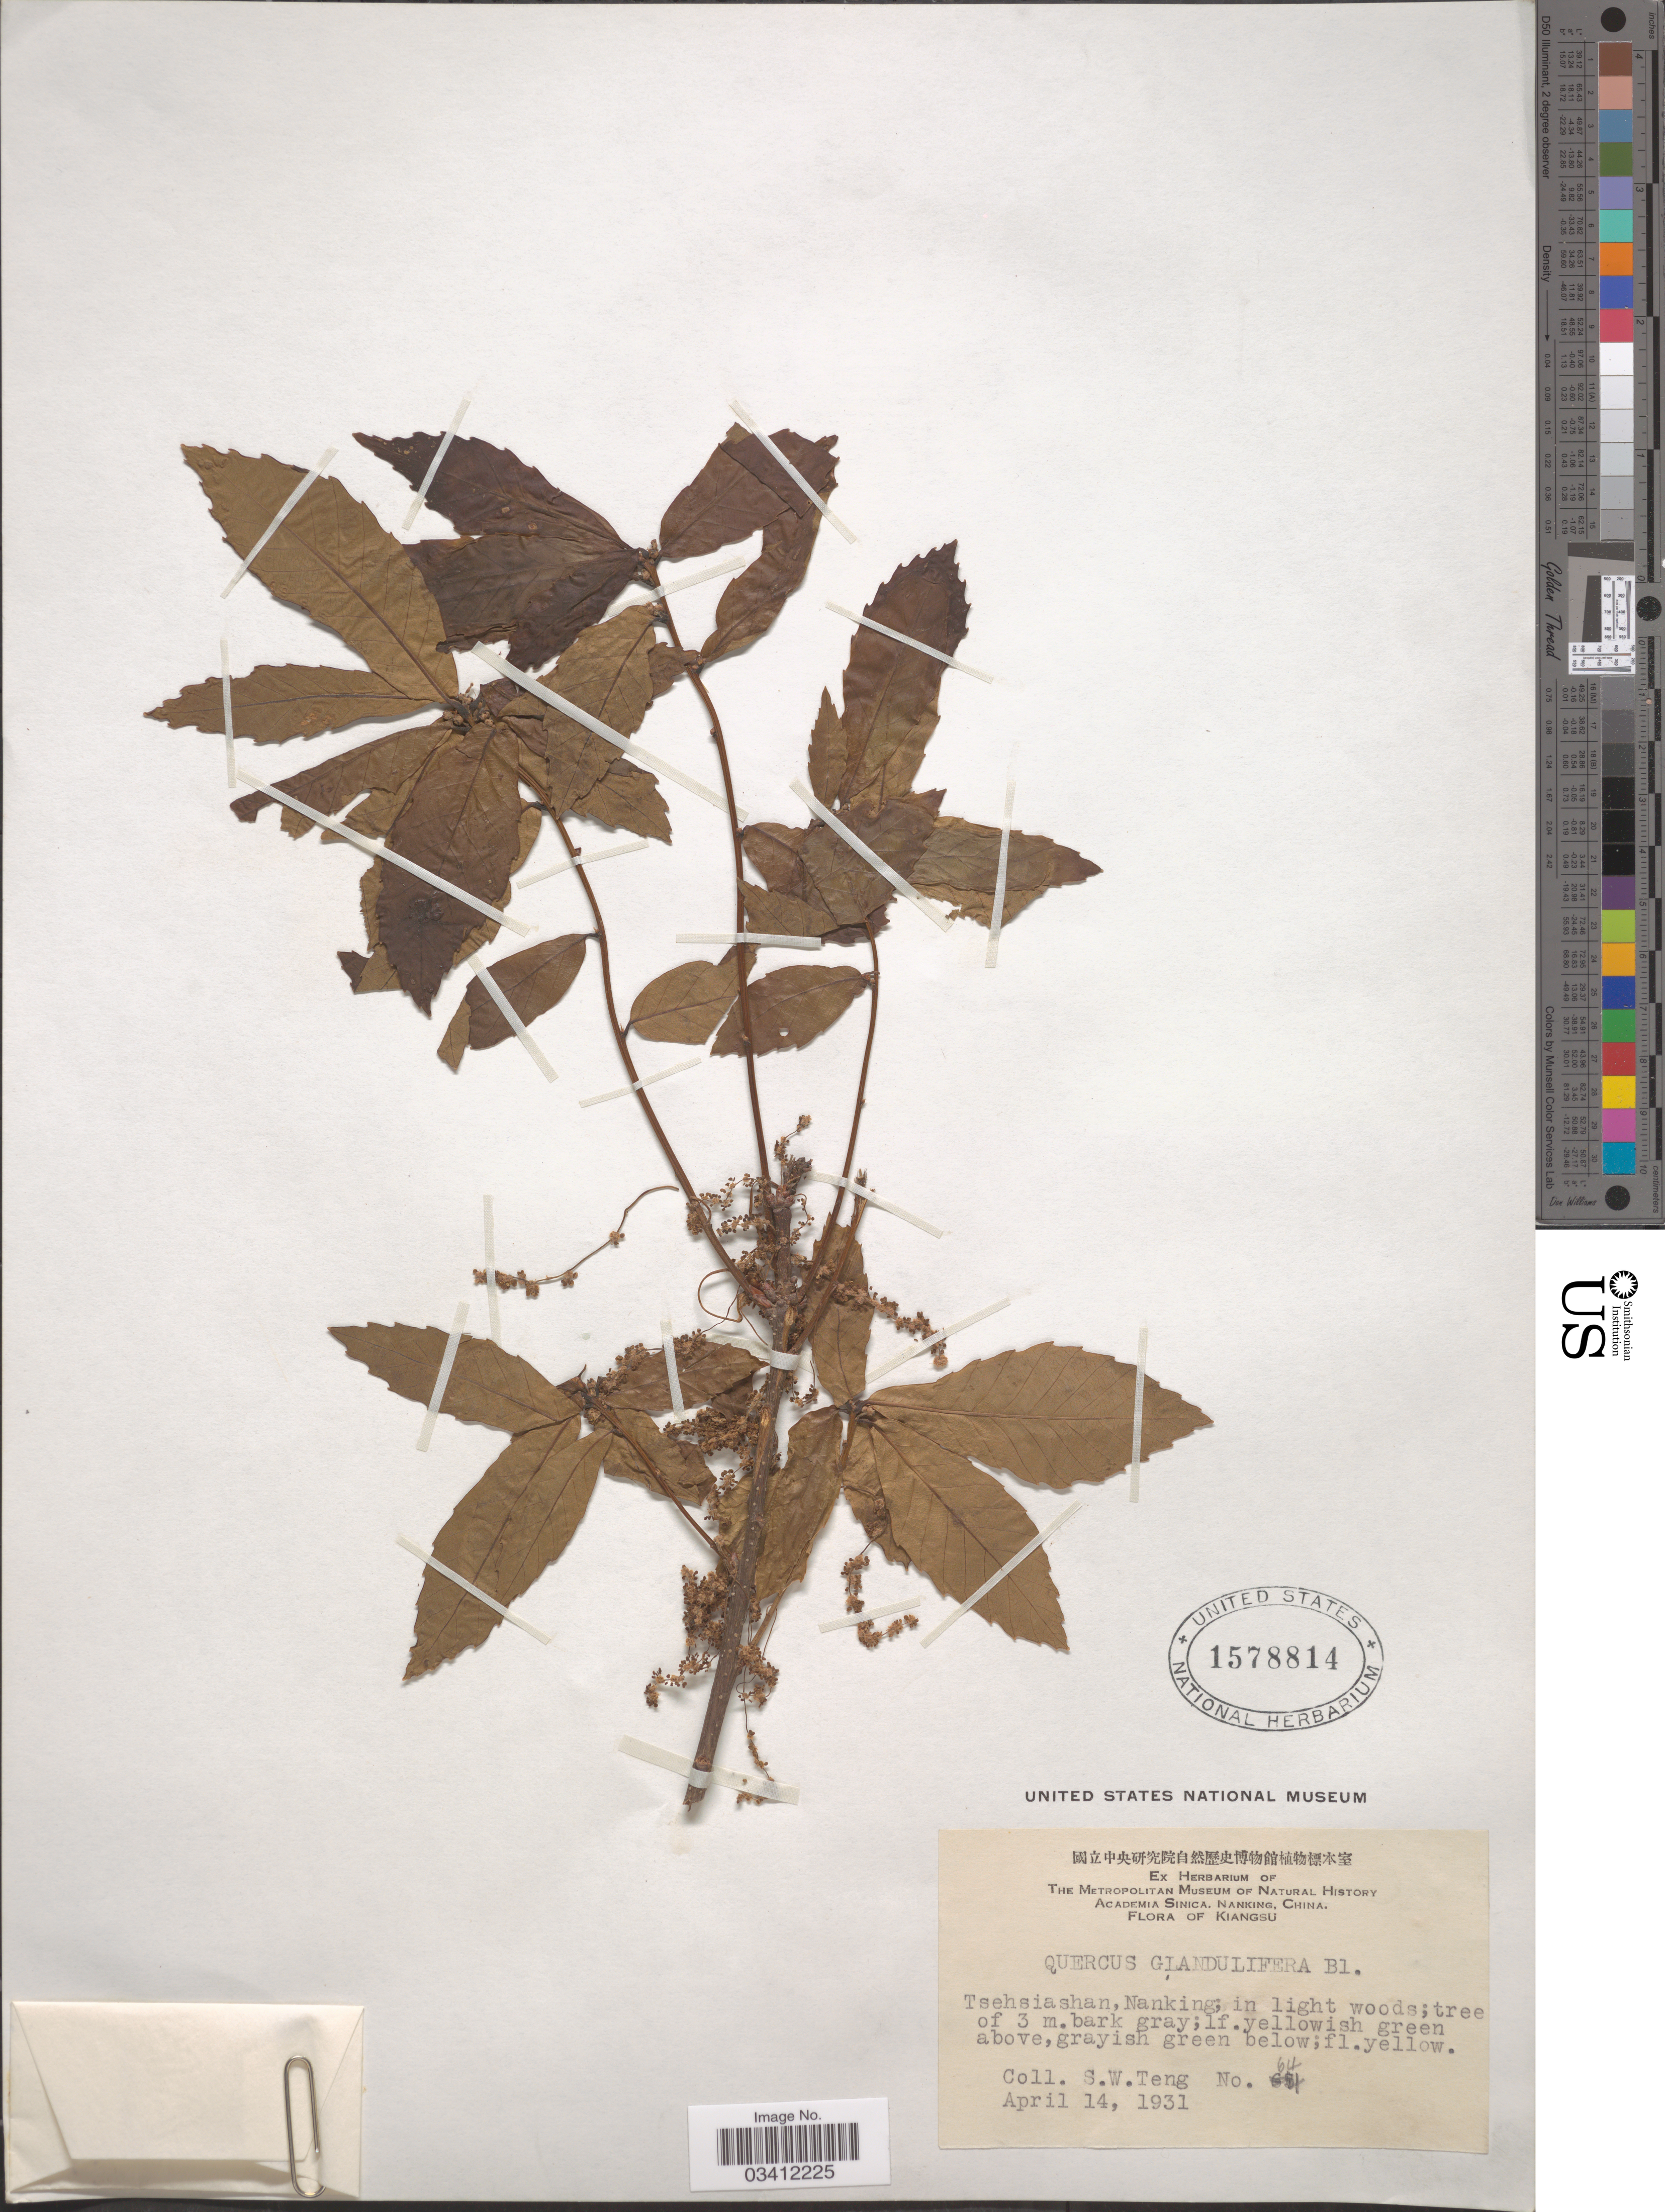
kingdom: Plantae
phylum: Tracheophyta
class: Magnoliopsida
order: Fagales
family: Fagaceae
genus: Quercus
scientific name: Quercus serrata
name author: Thunb.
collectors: S. Teng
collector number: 64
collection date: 1931-04-14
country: China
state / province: Jiangsu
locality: Kiangsu. Tsehsiashan, Nanking.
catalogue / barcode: US 1578814